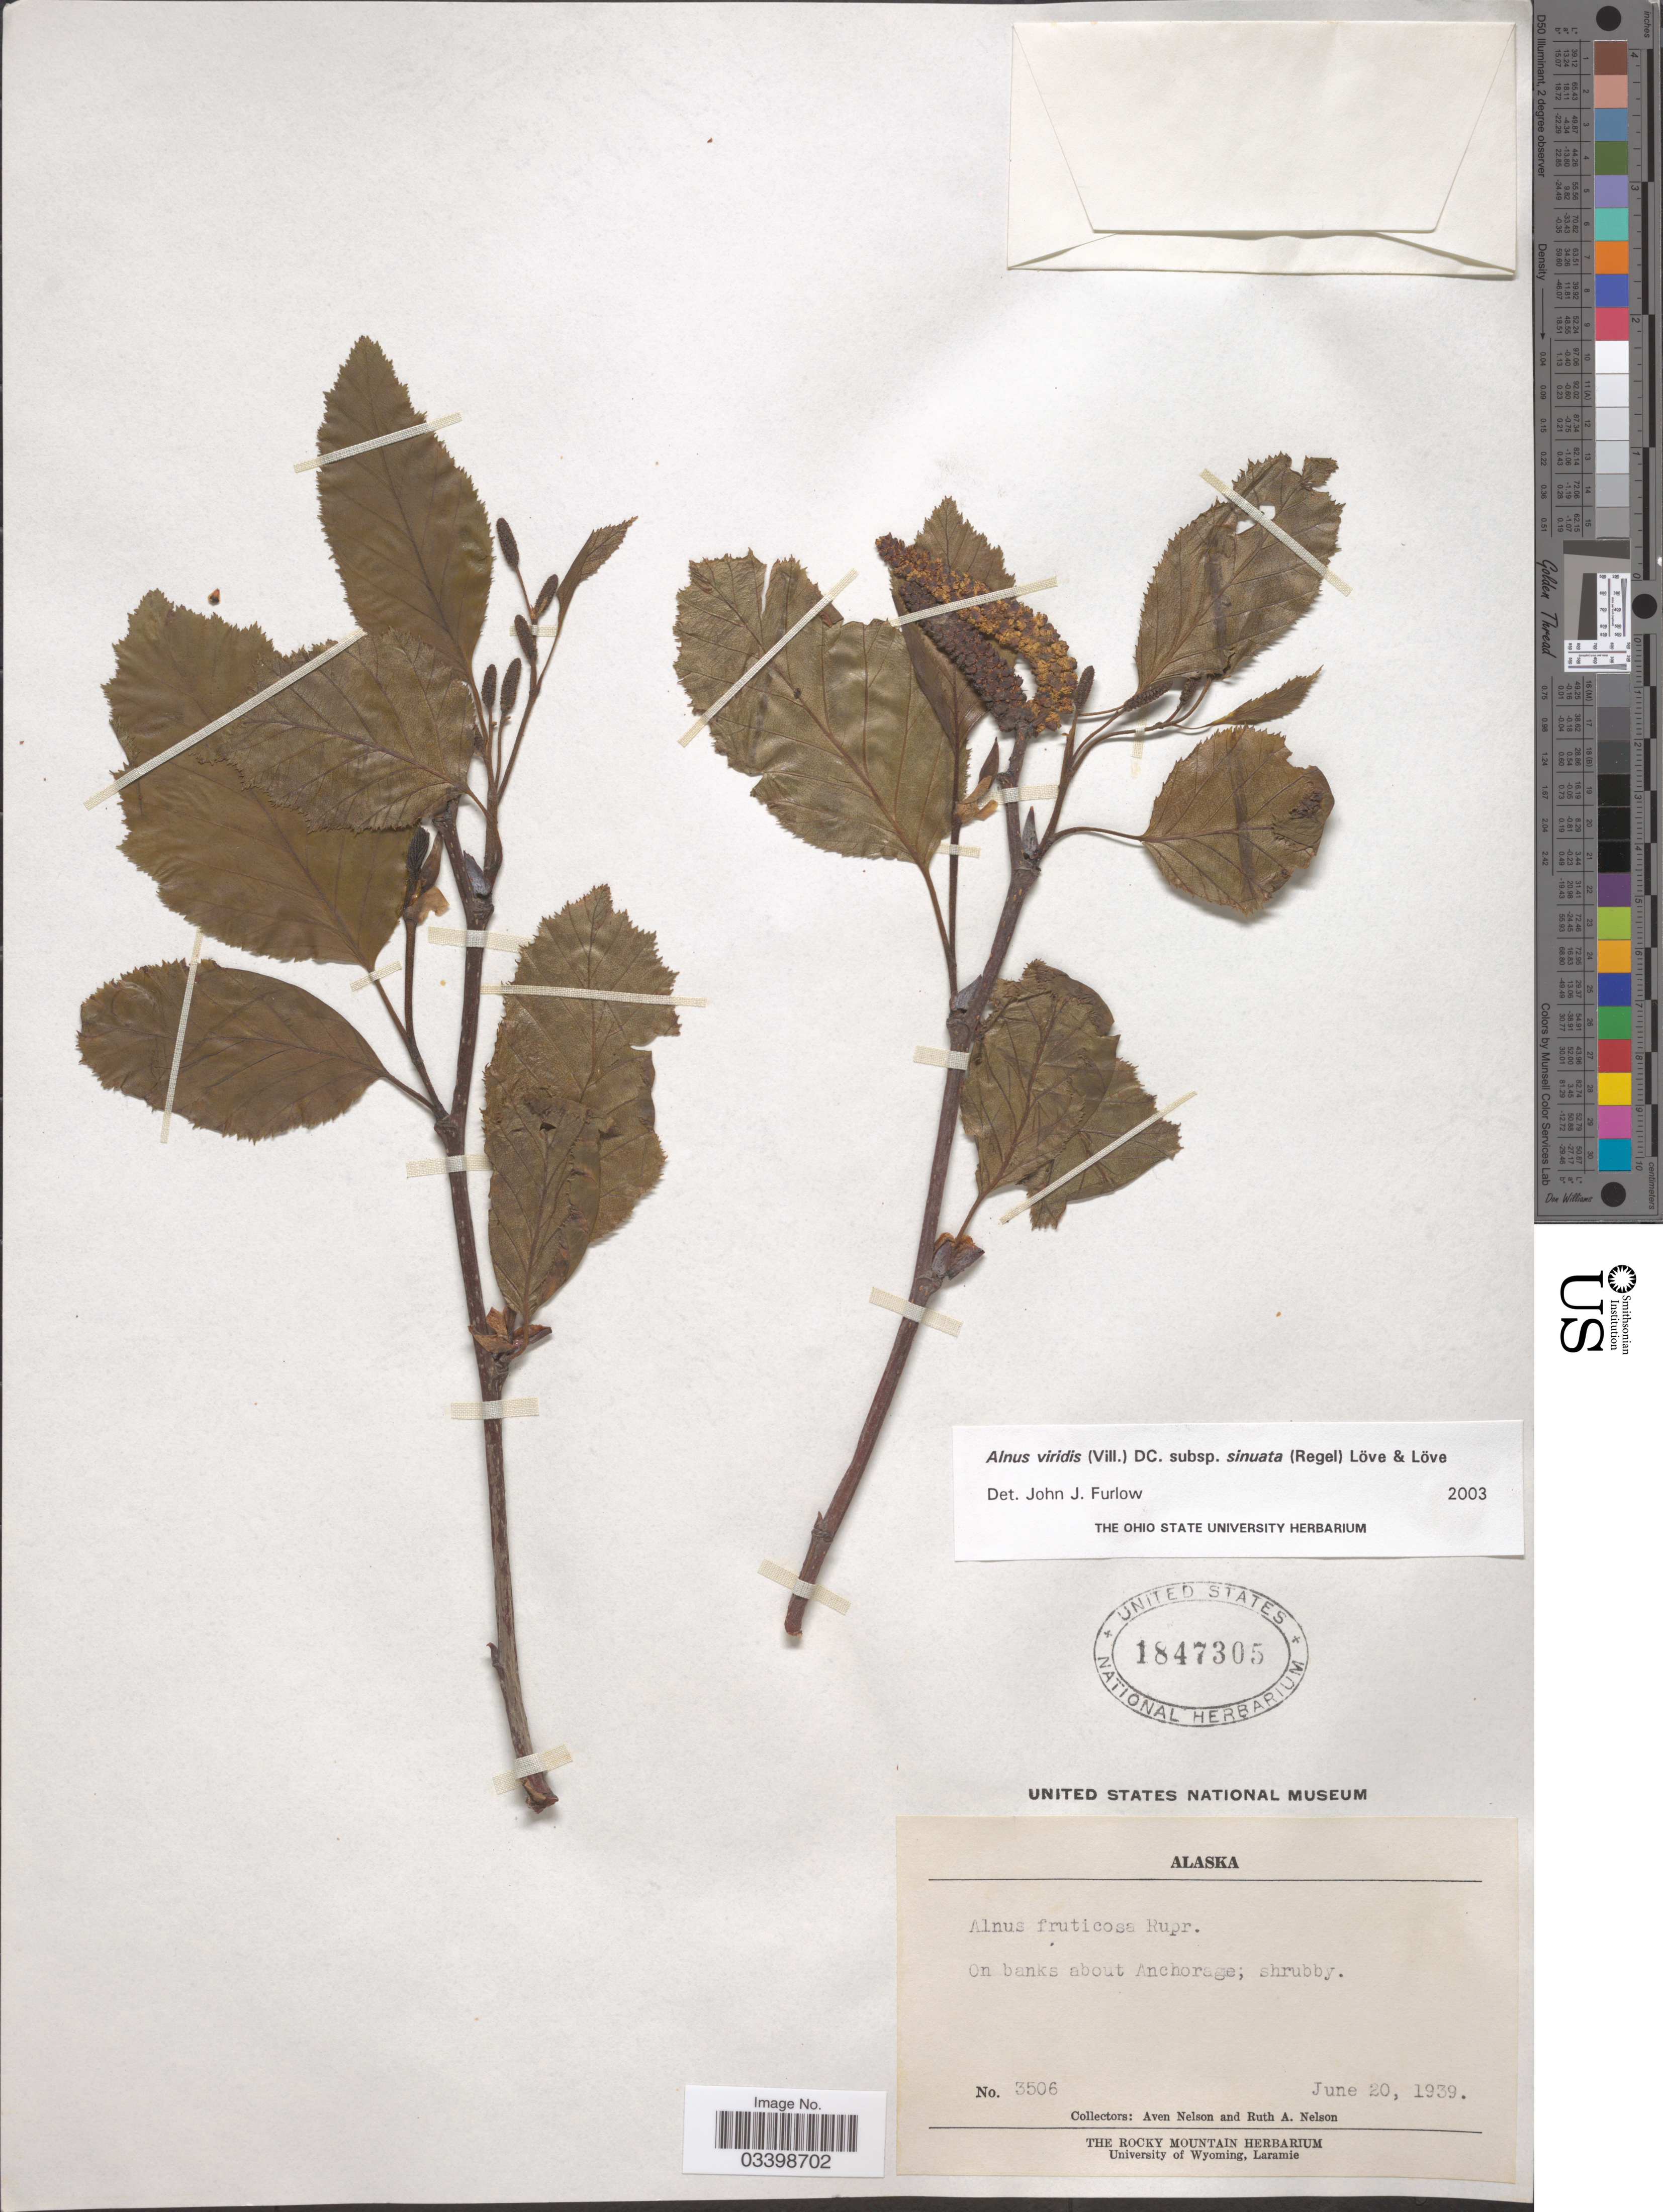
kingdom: Plantae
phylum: Tracheophyta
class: Magnoliopsida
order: Fagales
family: Betulaceae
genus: Alnus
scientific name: Alnus viridis subsp. sinuata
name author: Regel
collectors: A. Nelson & R. A. Nelson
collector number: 3506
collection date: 1939-06-20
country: United States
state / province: Alaska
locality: On banks about Anchorage.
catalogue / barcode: US 1847305